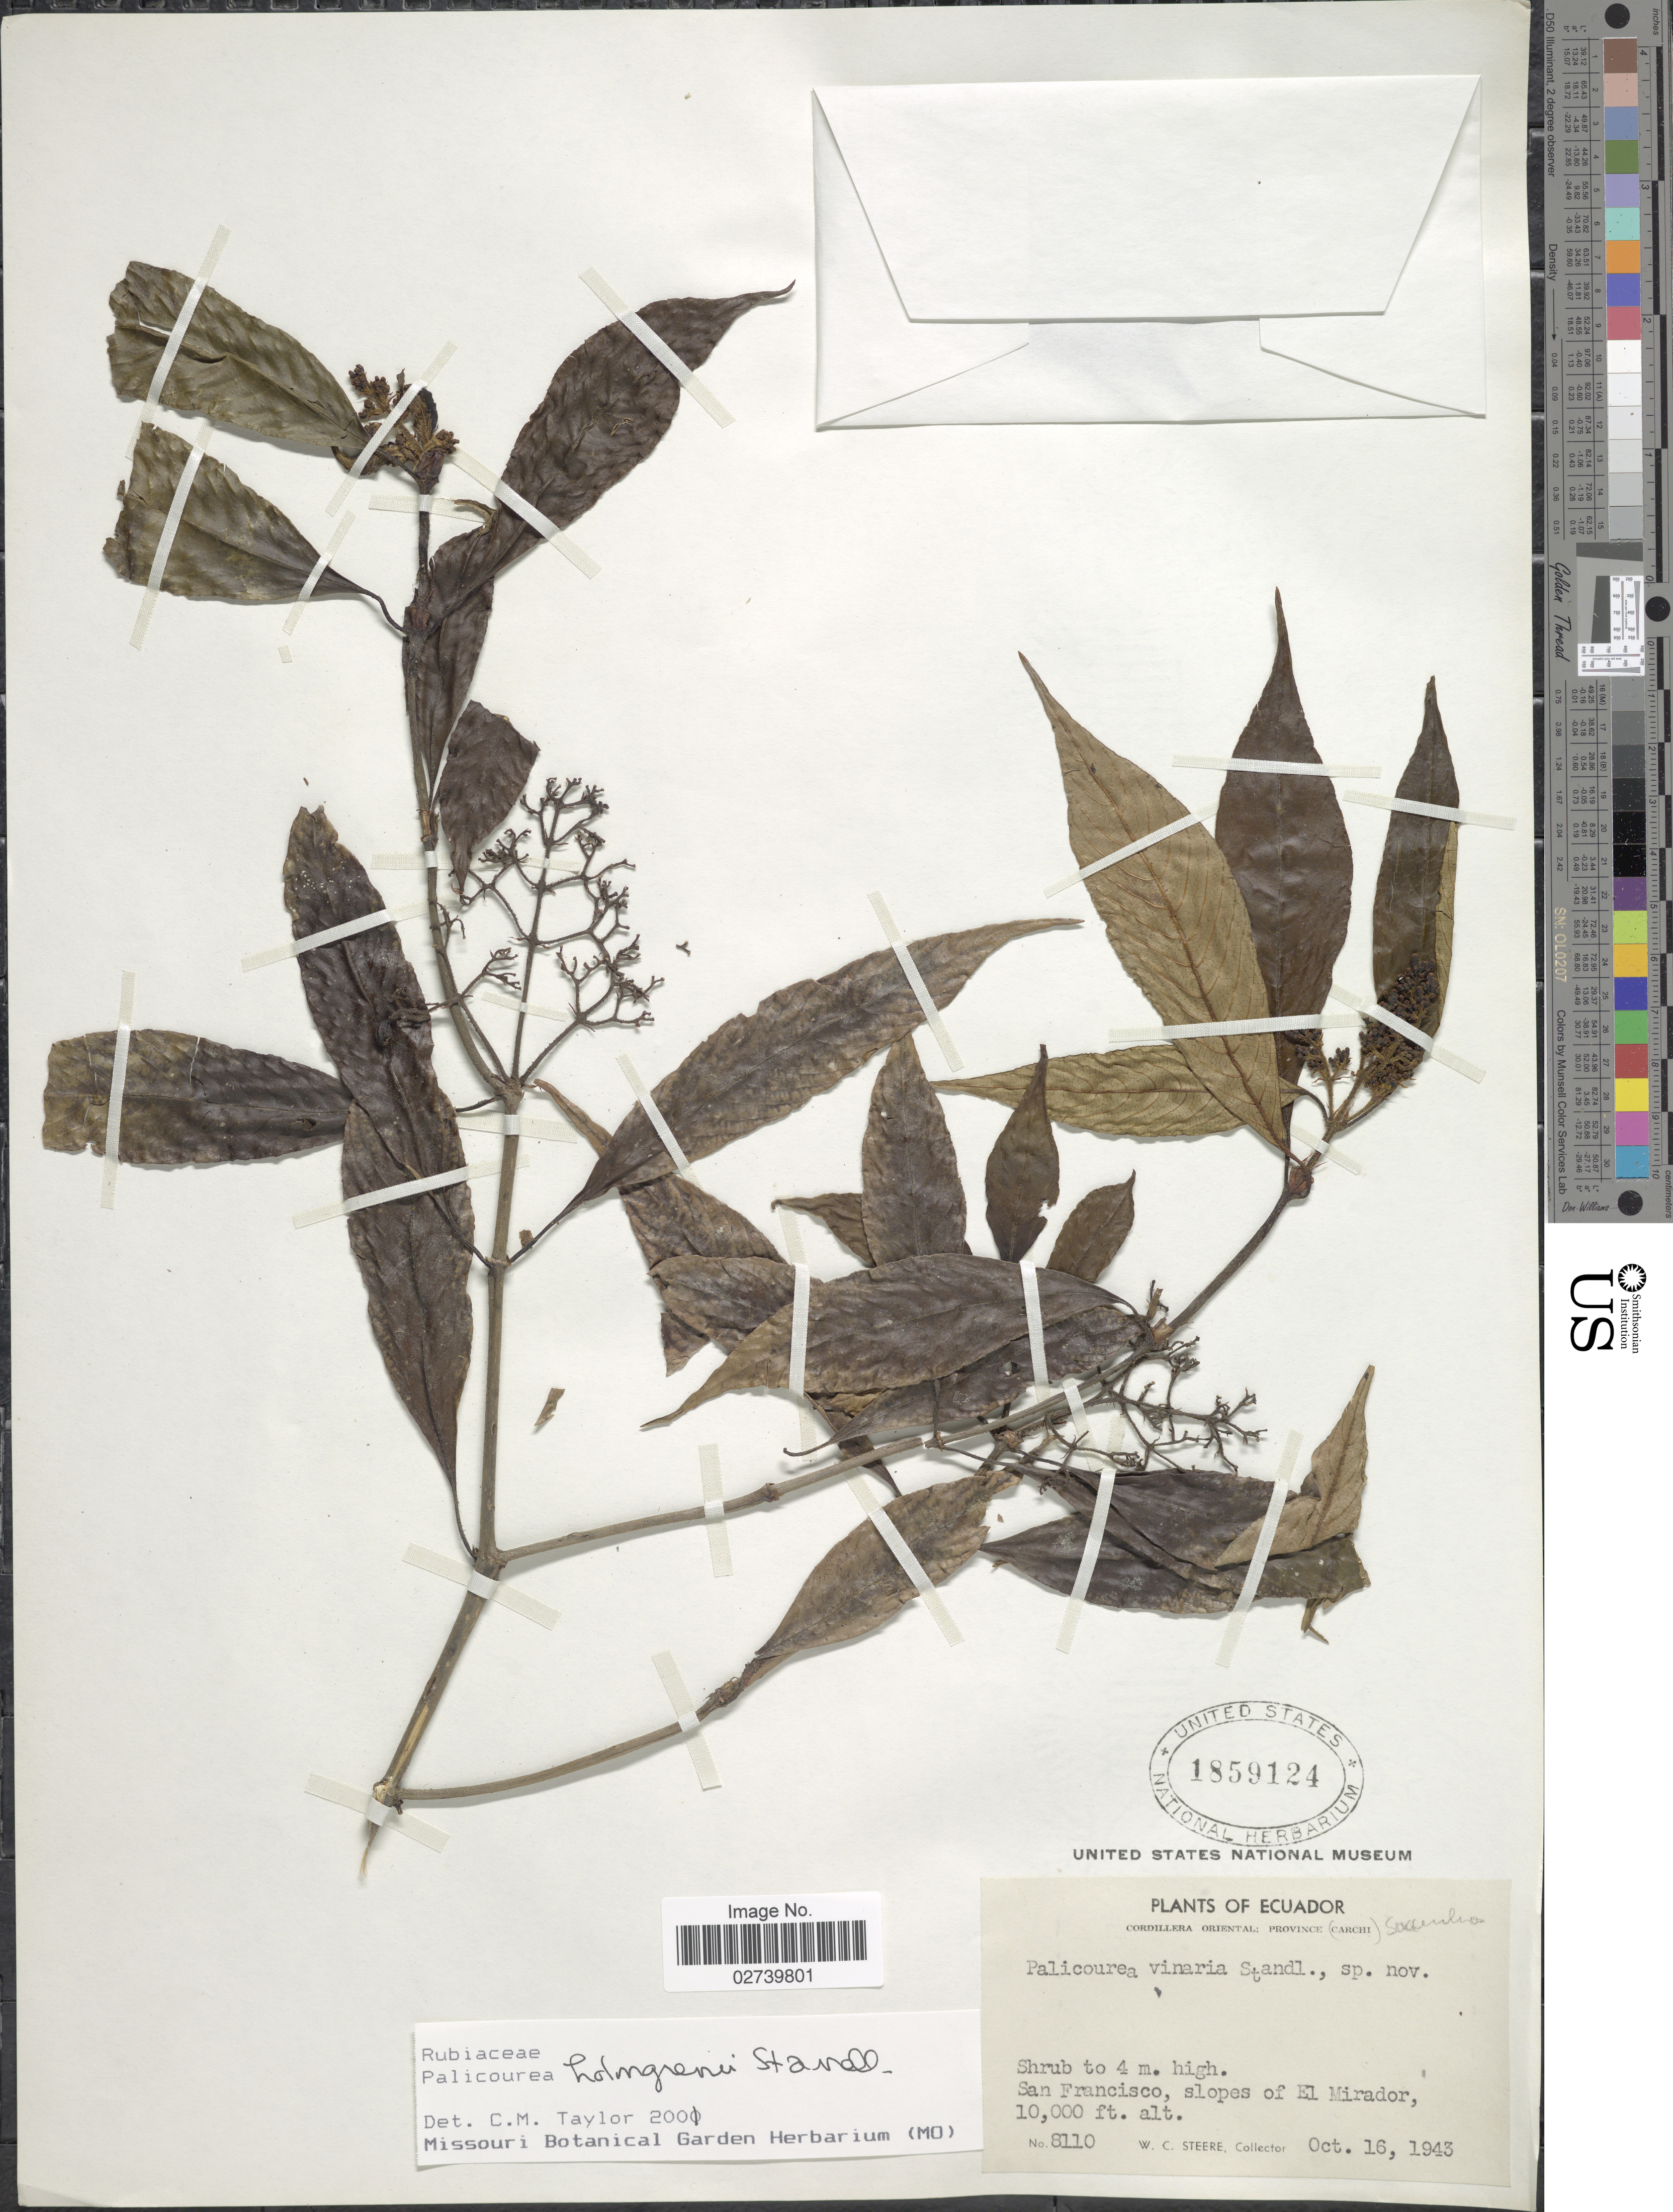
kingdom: Plantae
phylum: Tracheophyta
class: Magnoliopsida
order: Gentianales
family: Rubiaceae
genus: Palicourea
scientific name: Palicourea holmgrenii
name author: Standl.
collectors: W. C. Steere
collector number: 8110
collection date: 1943-10-16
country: Ecuador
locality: Cordillera Oriental: Province (Carchi) Sucumbios, San Francisco, slopes of El Mirador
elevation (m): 3048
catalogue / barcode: US 1859124